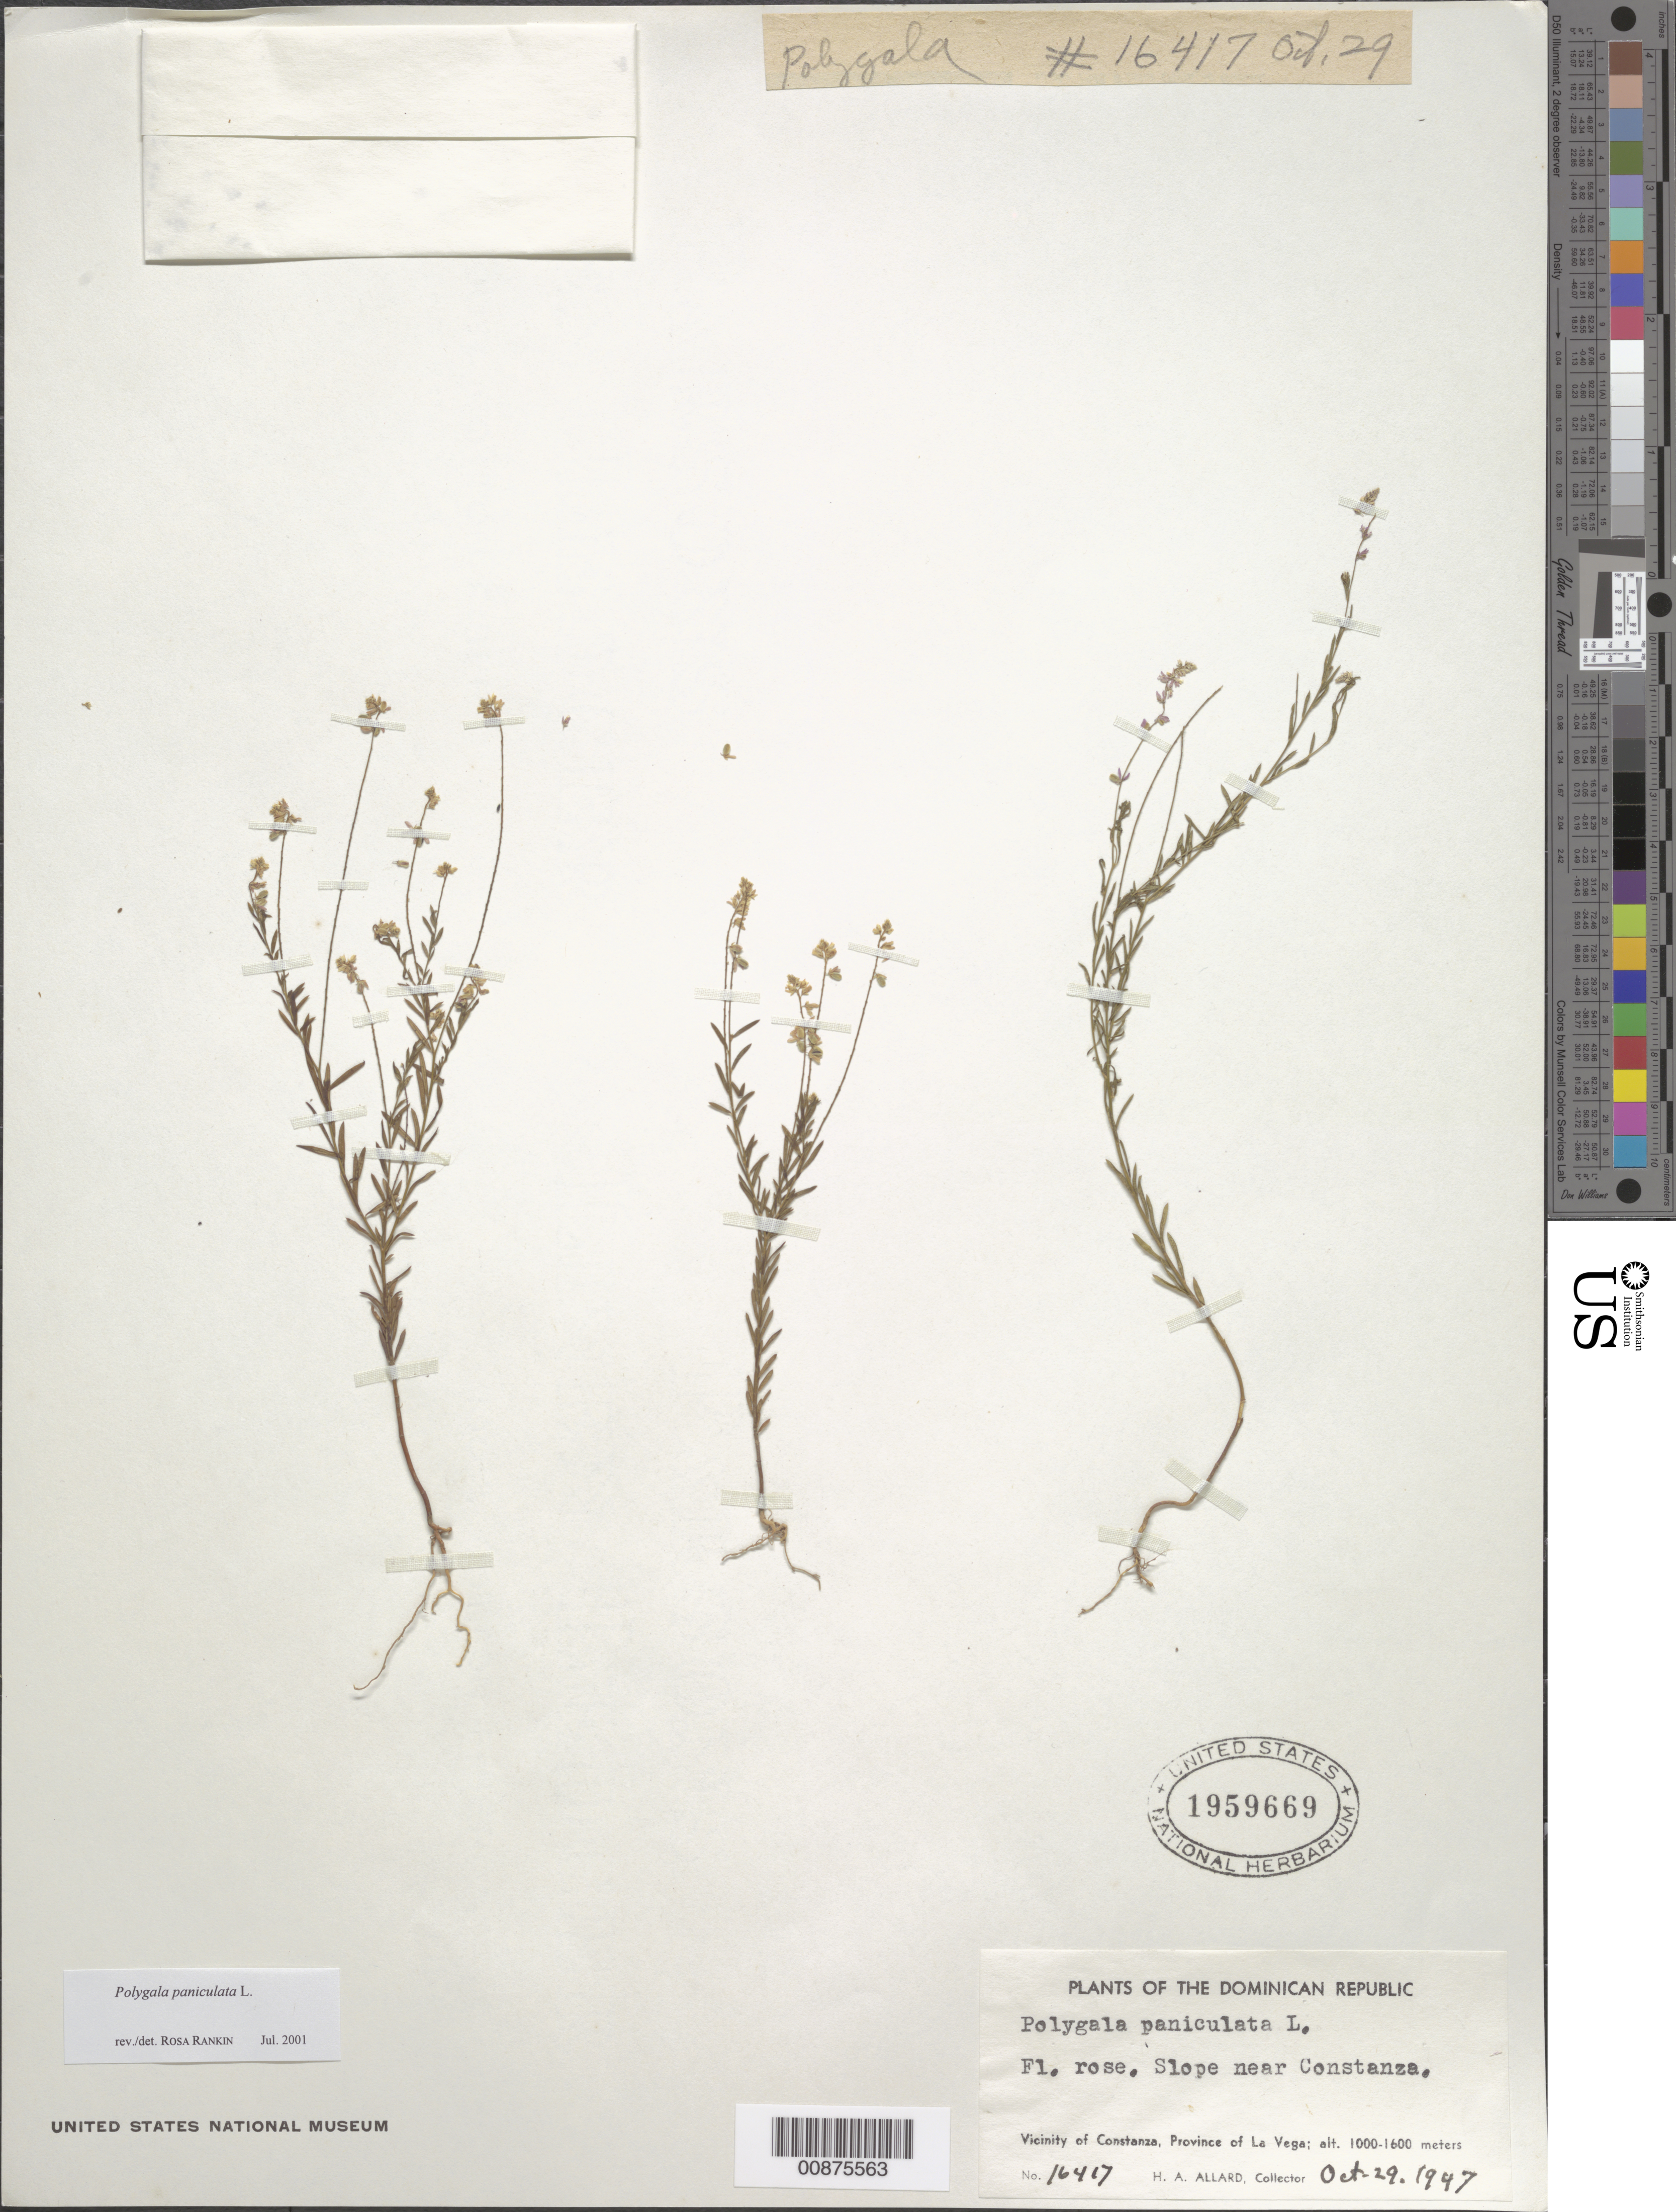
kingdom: Plantae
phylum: Tracheophyta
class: Magnoliopsida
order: Fabales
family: Polygalaceae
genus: Polygala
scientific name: Polygala paniculata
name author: L.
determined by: Rankin Rodriguez, Rosa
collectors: H. A. Allard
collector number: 16417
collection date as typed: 29 Oct 1947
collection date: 1947-10-29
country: Dominican Republic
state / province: La Vega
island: Hispaniola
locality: Vicinity of Constanza, near town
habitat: Slope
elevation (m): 1000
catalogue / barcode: US 1959669